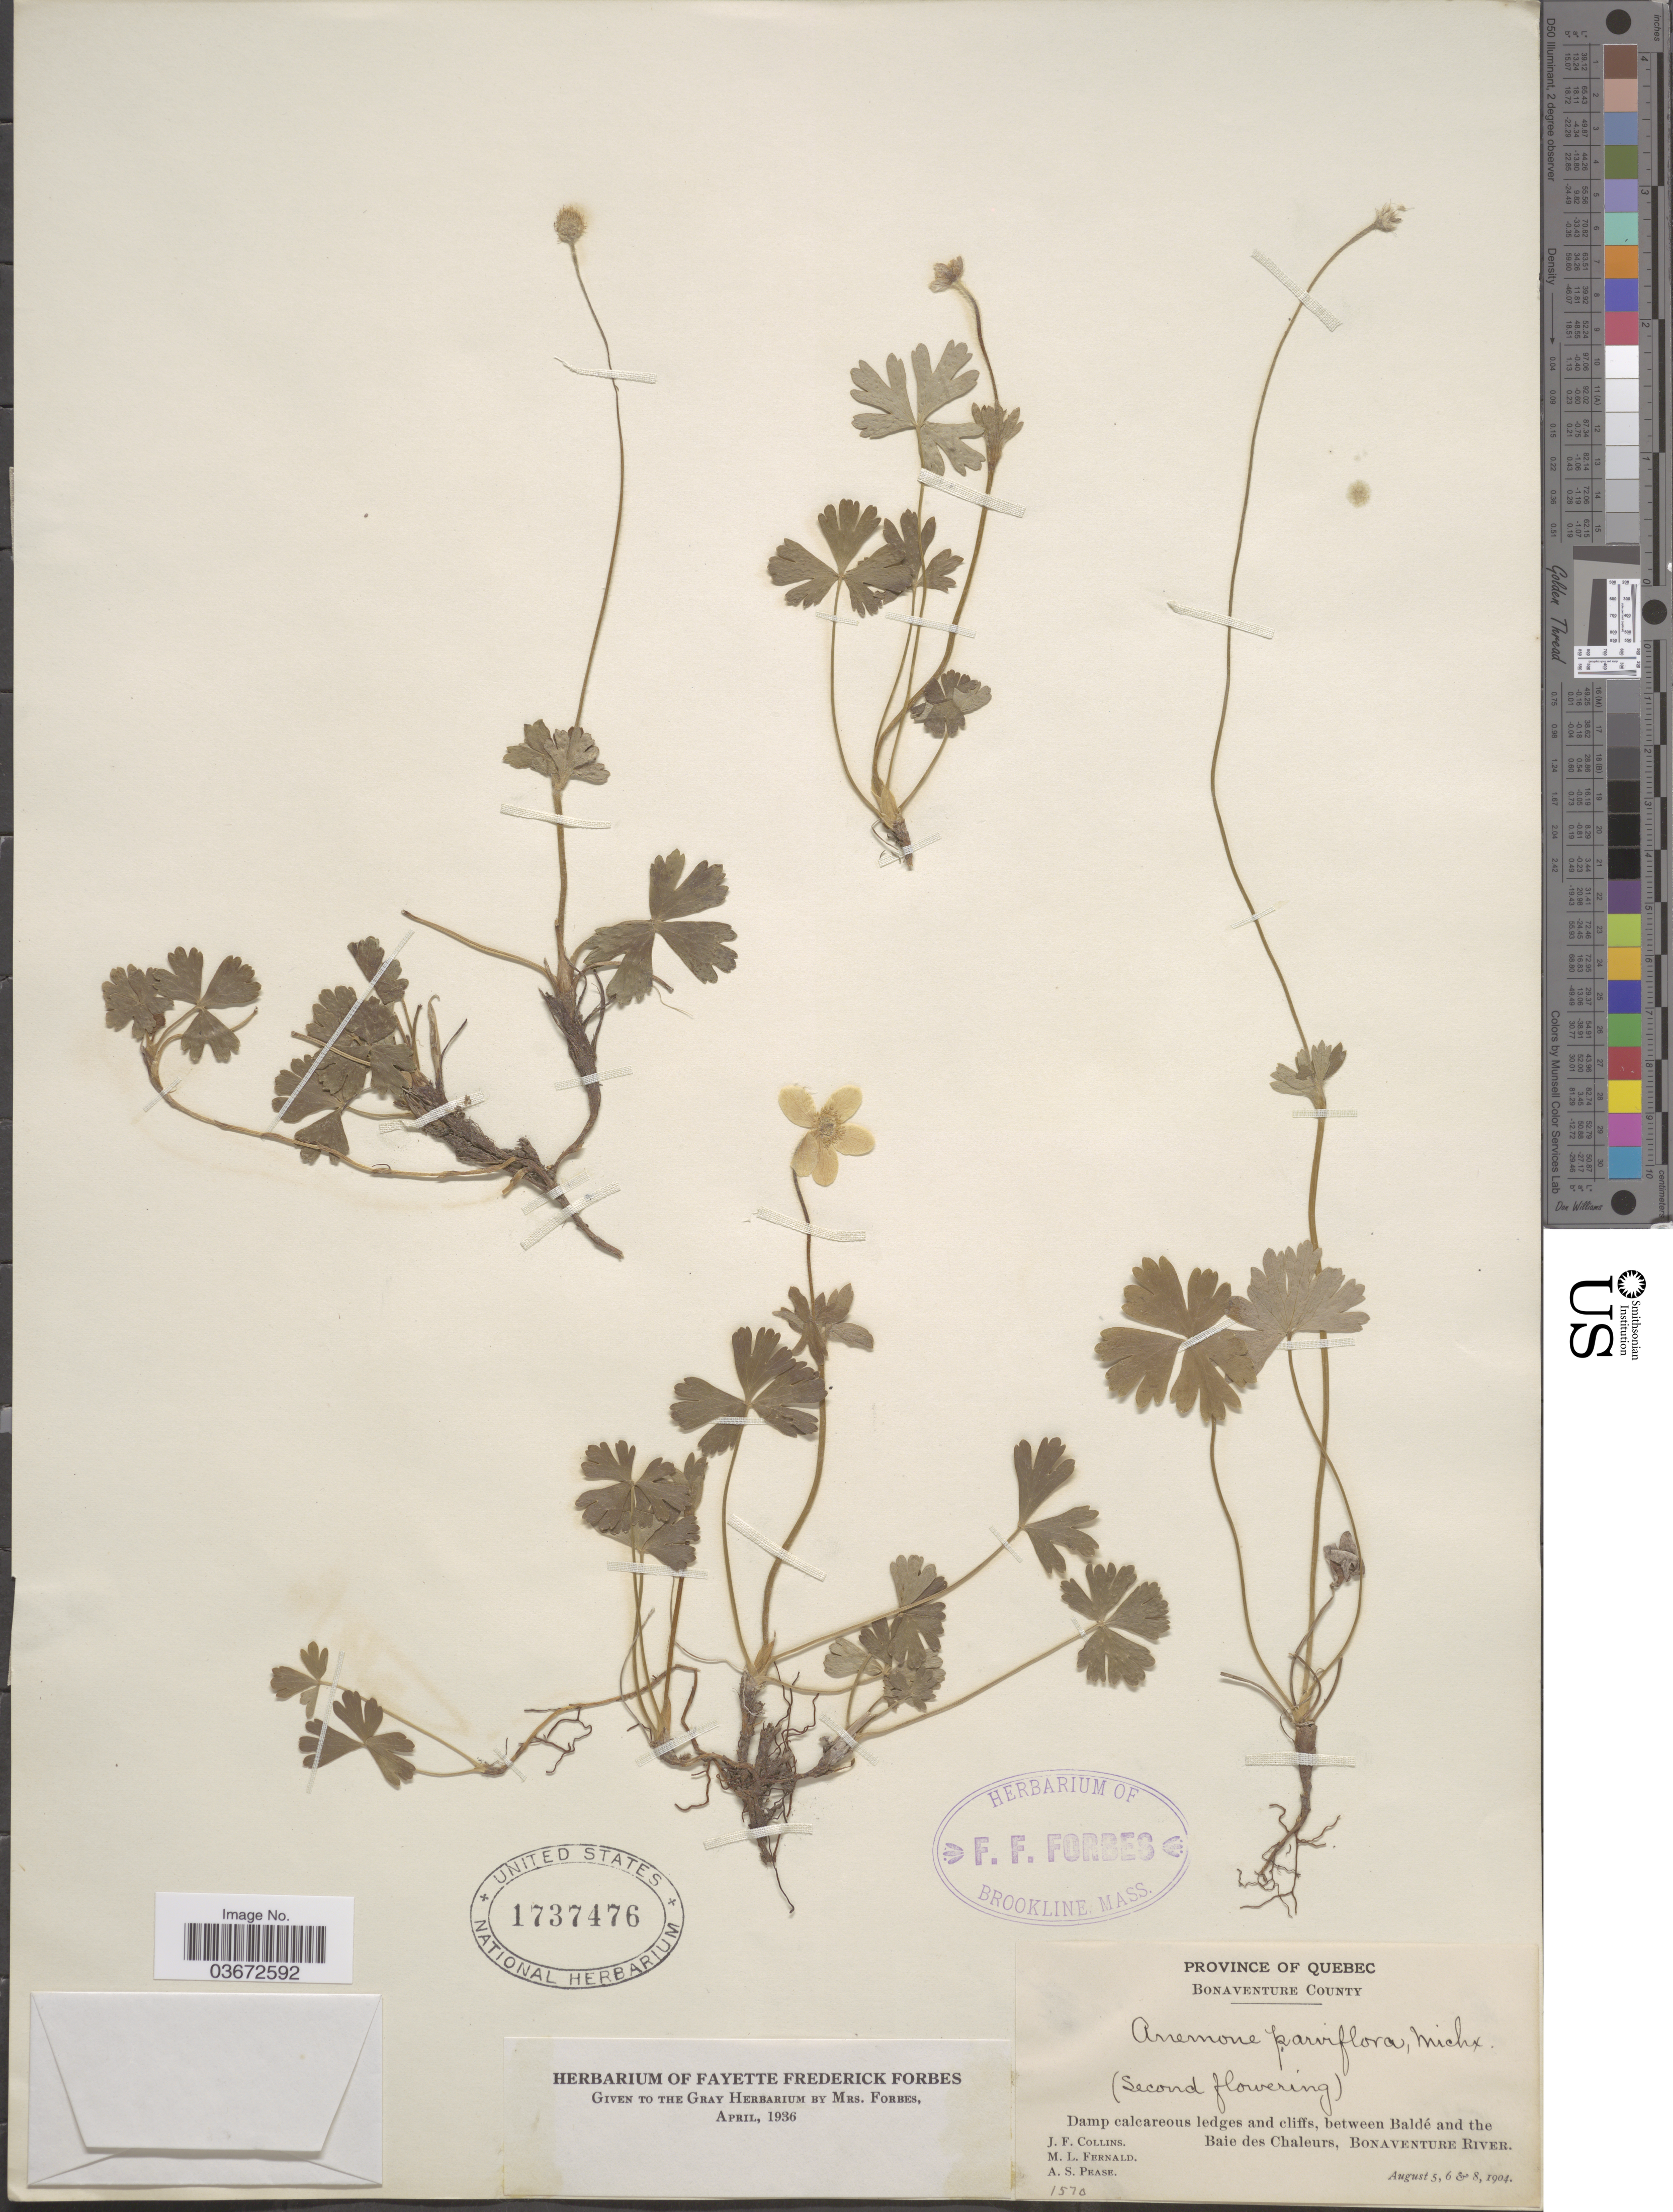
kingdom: Plantae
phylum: Tracheophyta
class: Magnoliopsida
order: Ranunculales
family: Ranunculaceae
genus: Anemone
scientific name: Anemone parviflora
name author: Michx.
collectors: J. Collins, M. L. Fernald & A. S. Pease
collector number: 1570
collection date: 1904-08-05/1904-08-08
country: Canada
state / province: Quebec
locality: Bonaventure County. Between Baldé and the Baie des Chaleurs, Bonaventure River.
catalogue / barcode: US 1737476